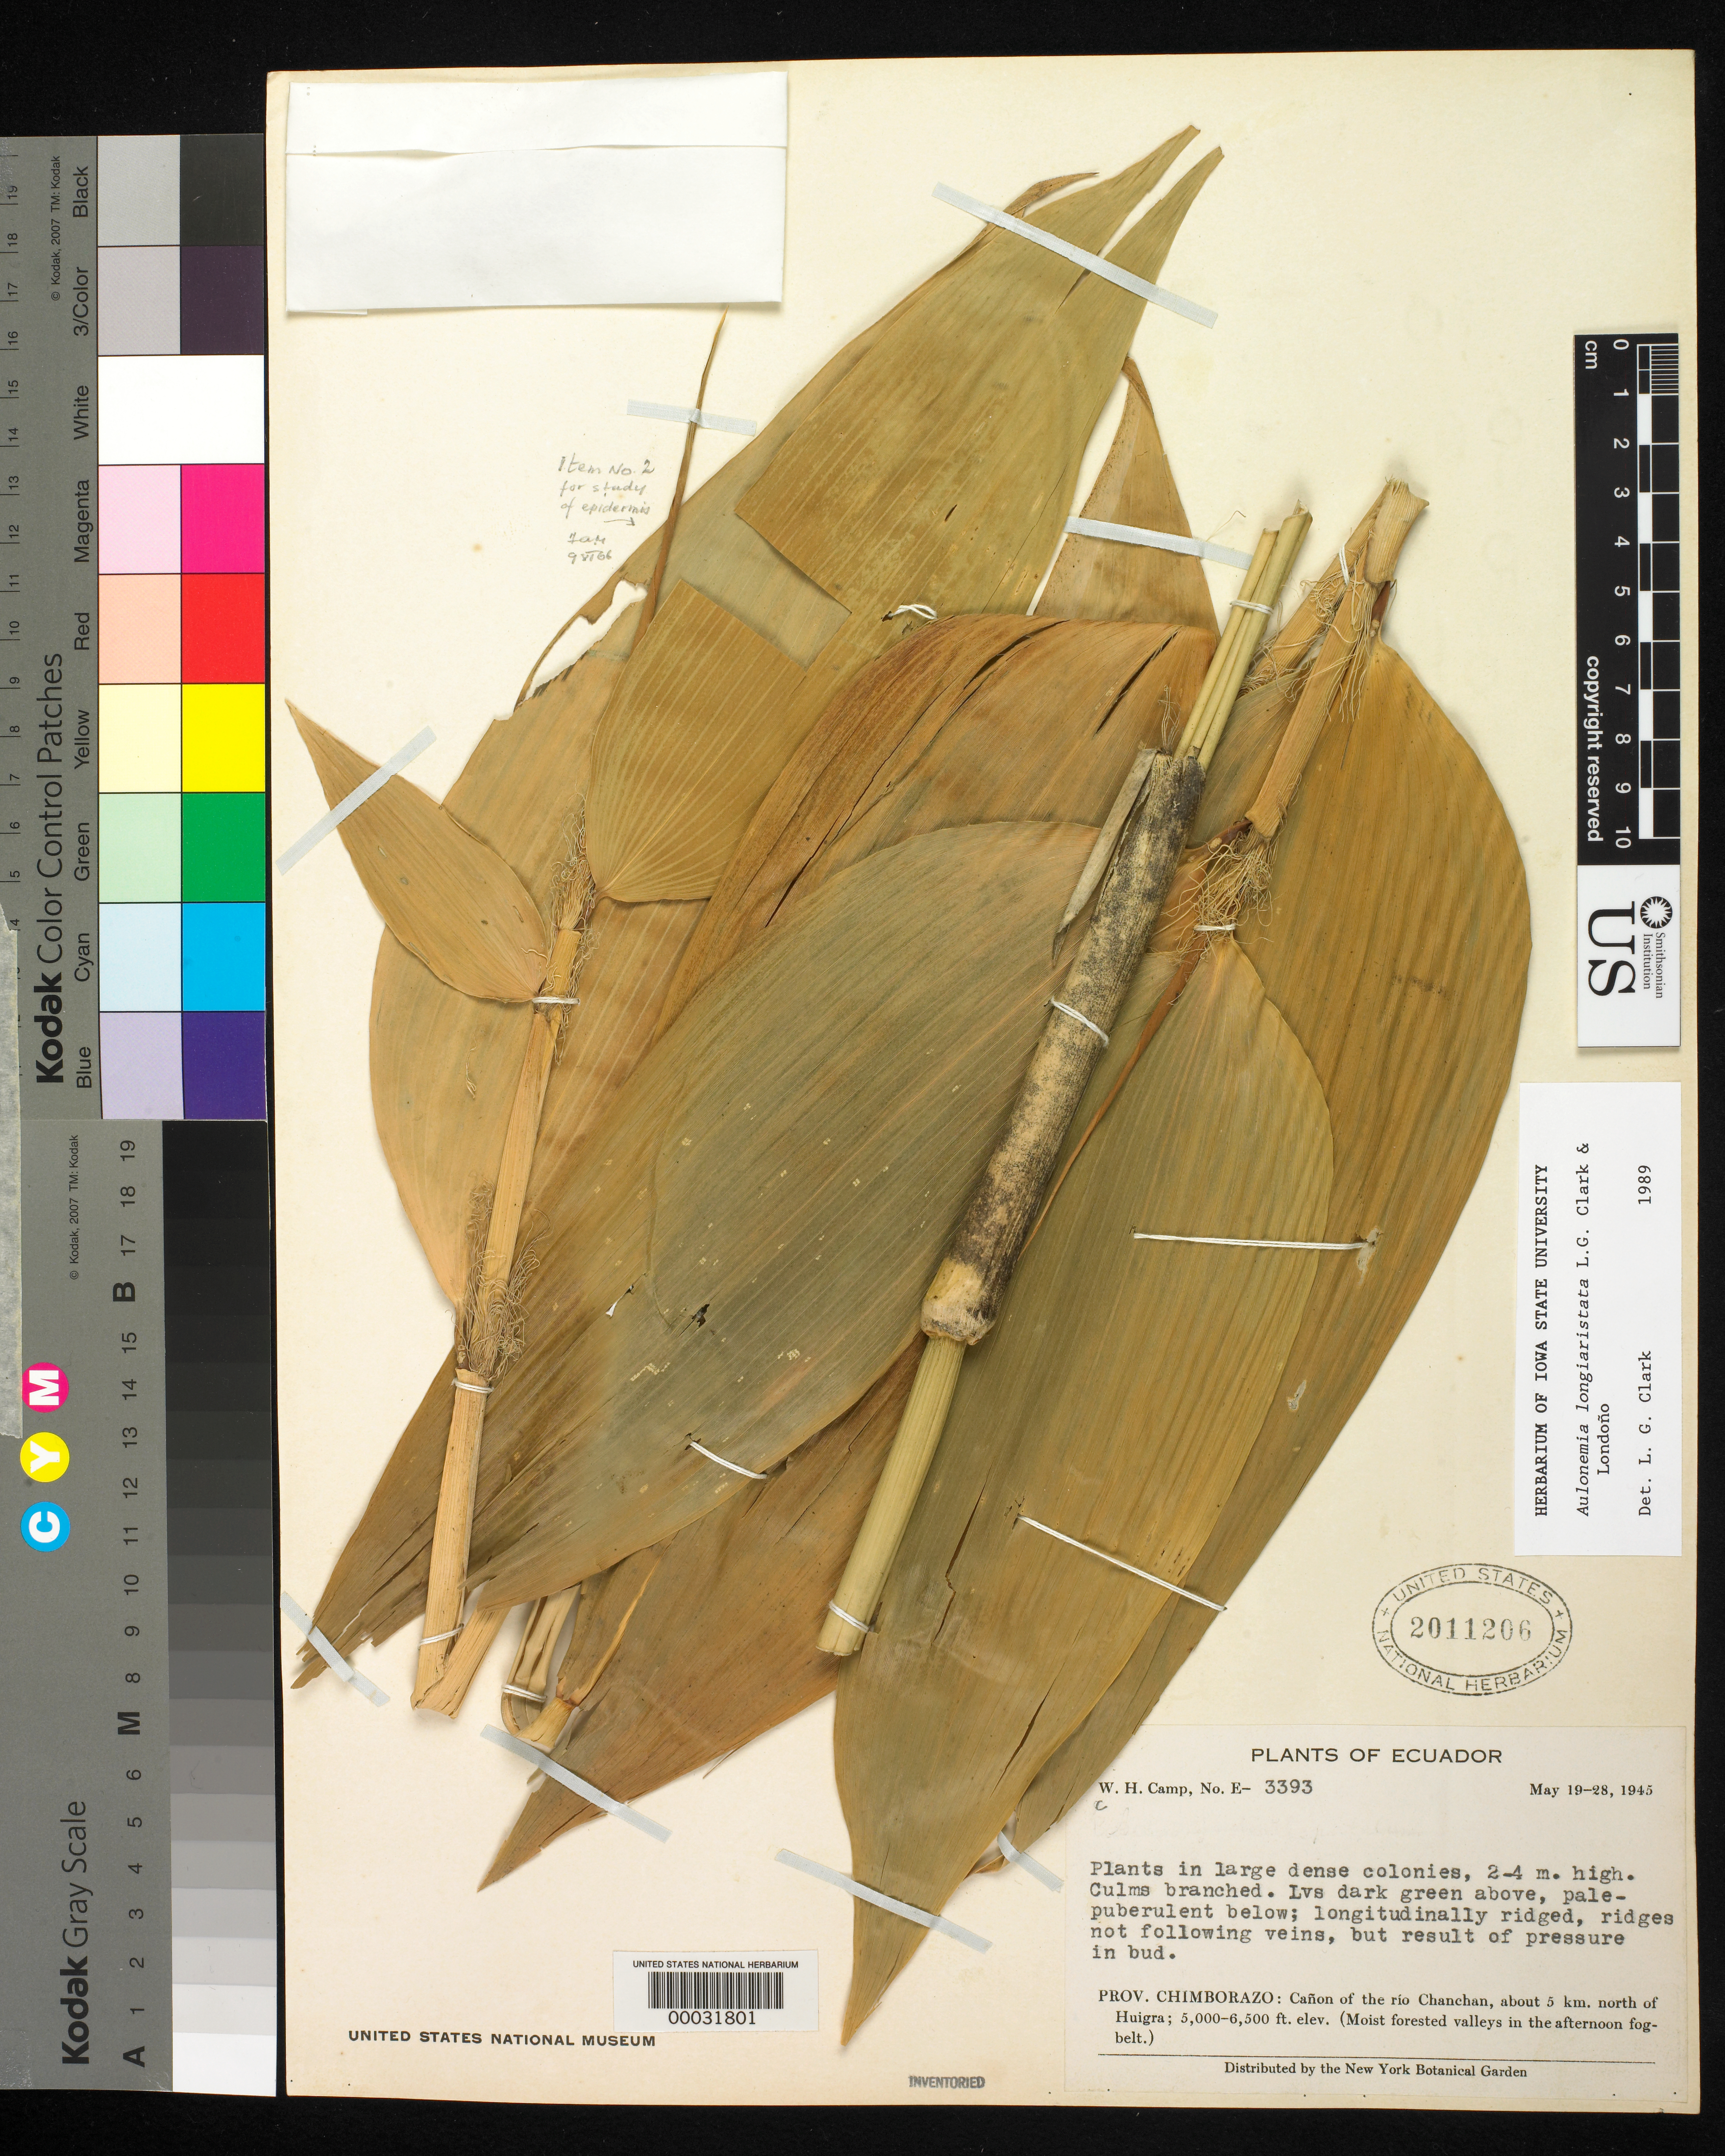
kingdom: Plantae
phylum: Tracheophyta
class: Liliopsida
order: Poales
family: Poaceae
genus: Aulonemia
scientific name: Aulonemia longiaristata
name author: L.G. Clark & Londoño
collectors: W. H. Camp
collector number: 3393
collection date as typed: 19 May 1945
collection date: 1945-05-19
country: Ecuador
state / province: Chimborazo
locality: Rio Chanchan, Huigra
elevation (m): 1525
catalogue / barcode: US 2011206